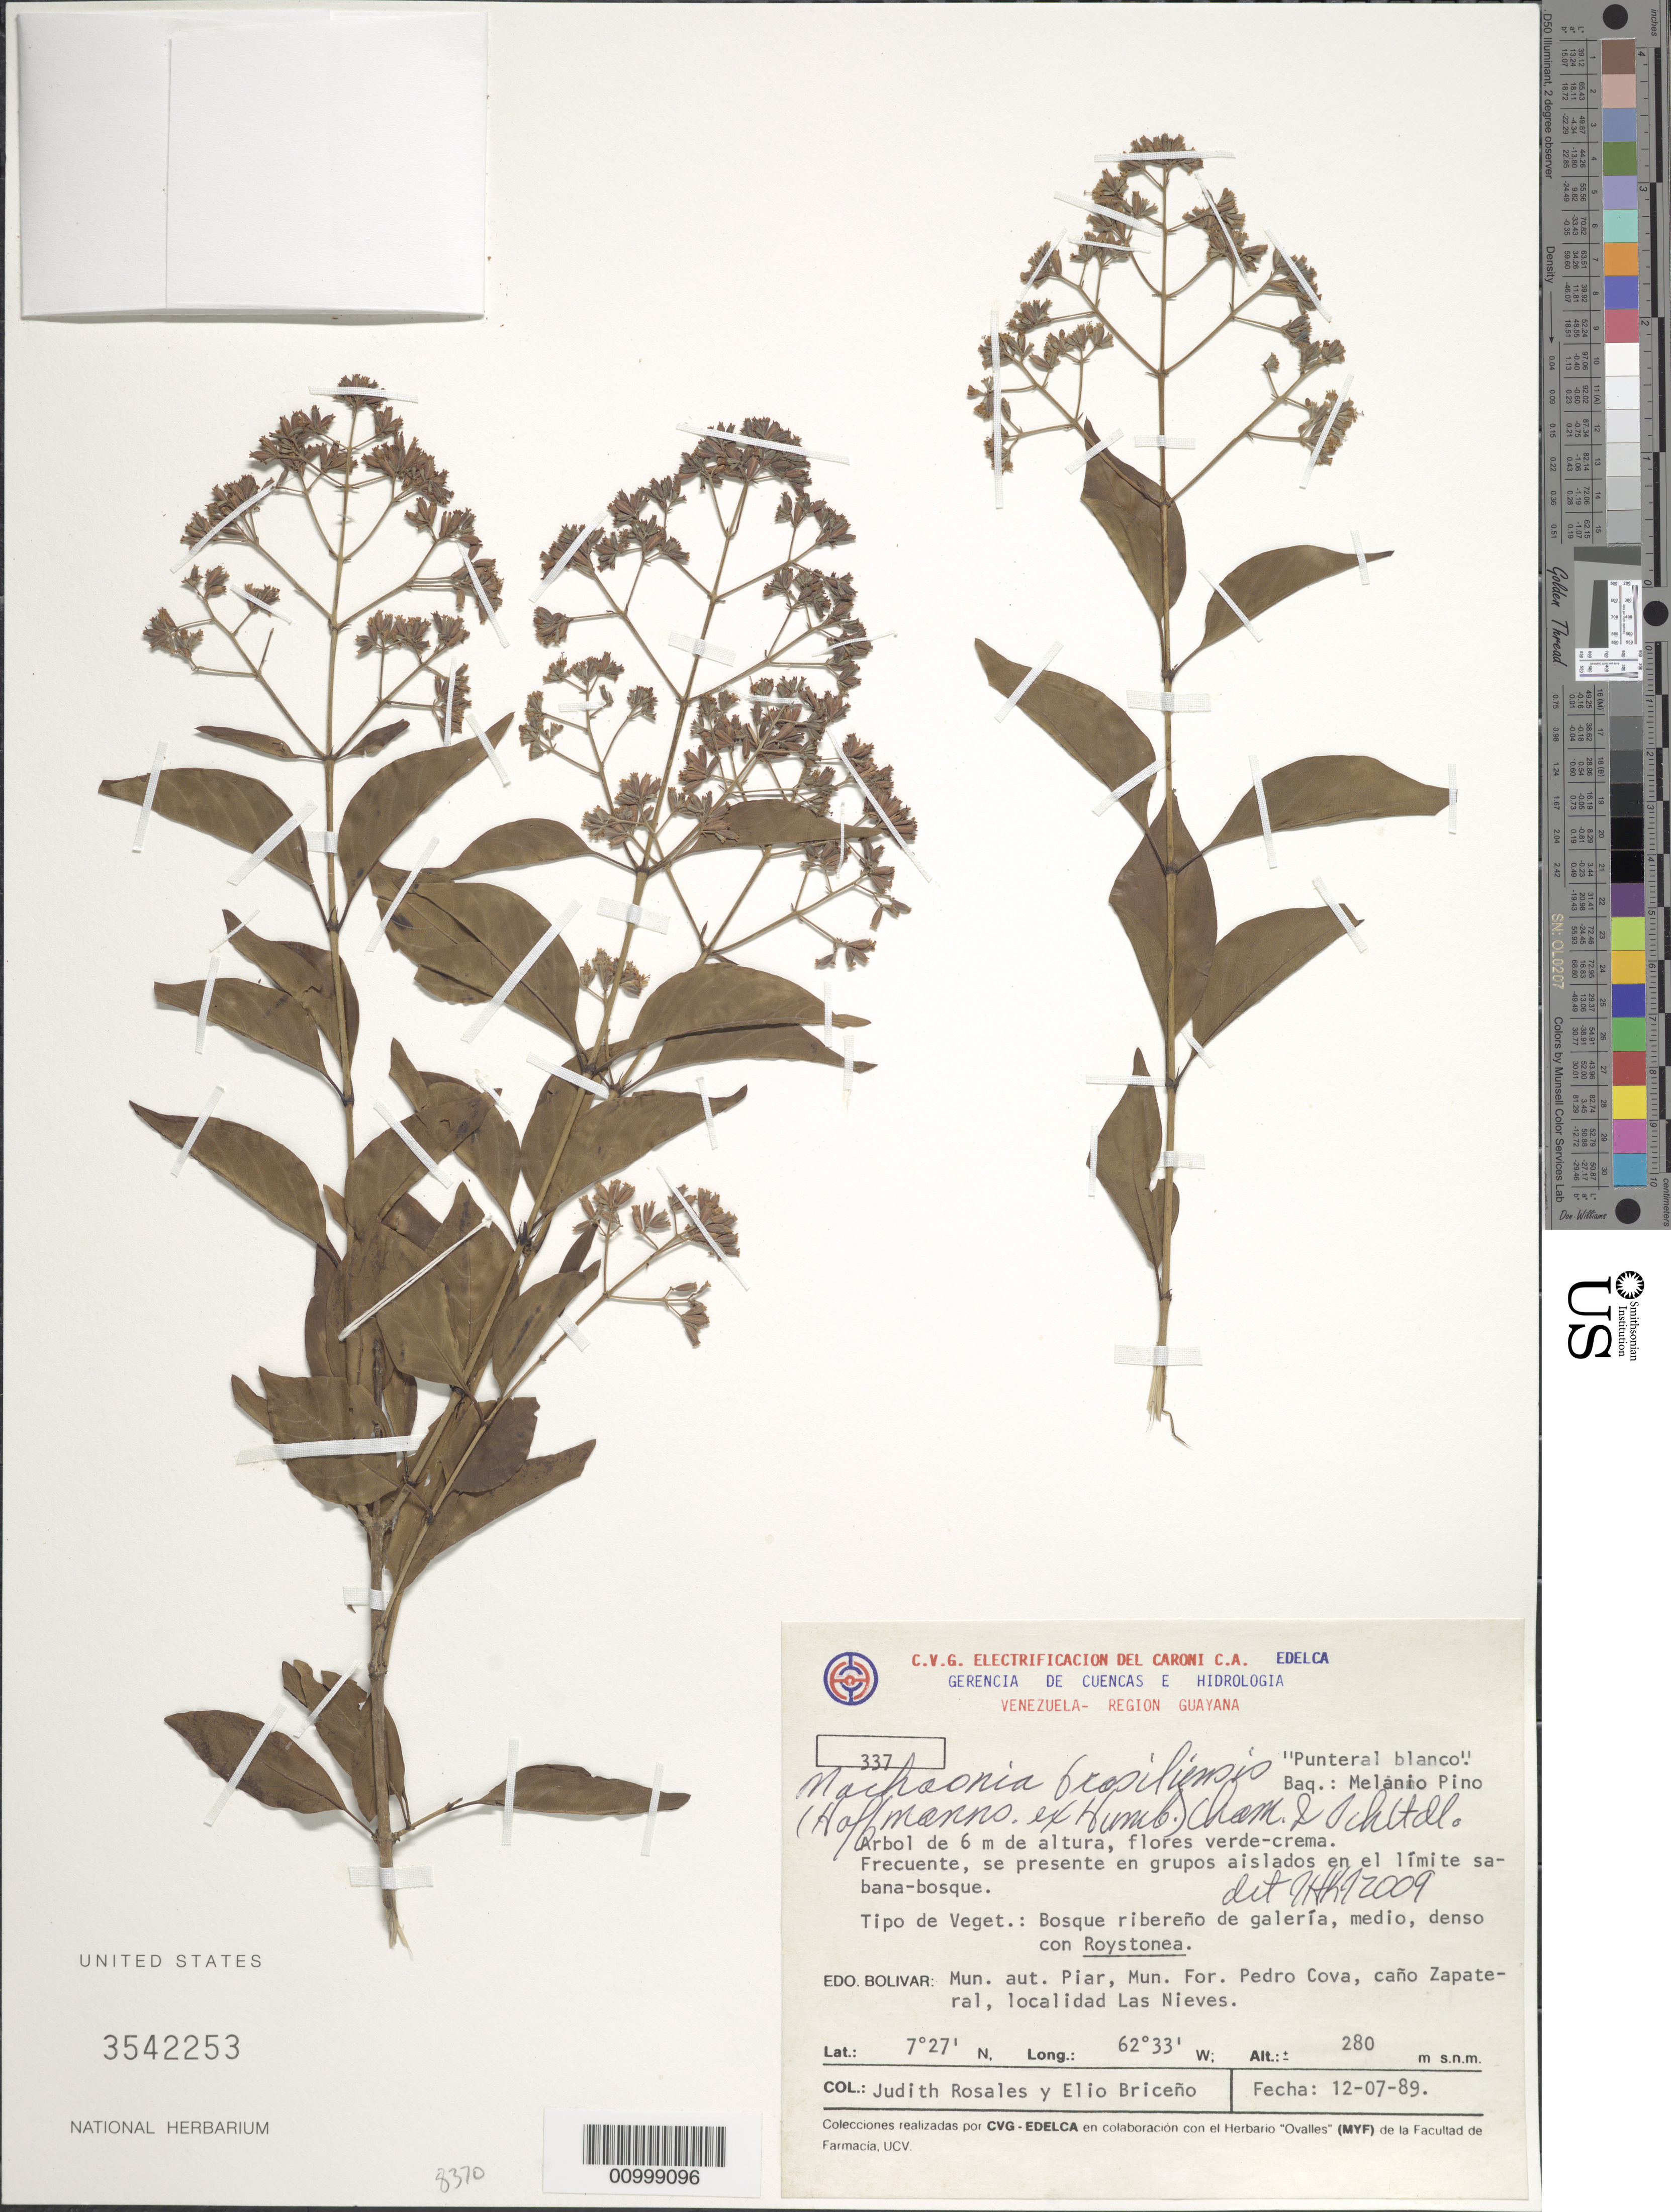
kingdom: Plantae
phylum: Tracheophyta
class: Magnoliopsida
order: Gentianales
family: Rubiaceae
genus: Machaonia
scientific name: Machaonia brasiliensis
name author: (Hoffmanns. ex Humb.) Cham. & Schltdl.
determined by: Kirkbride, J. H.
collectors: J. Rosales & E. Briceno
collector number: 337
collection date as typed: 12-Jul-89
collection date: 1989-07-12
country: Venezuela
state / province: Bolívar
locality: Mun. aut. Piar, Mun. For. Pedro Cova, cano Zapateral, localidad Las Nieves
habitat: Bosque ribereno de galeria, medio, denso con Roystonea.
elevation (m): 280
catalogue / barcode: US 3542253